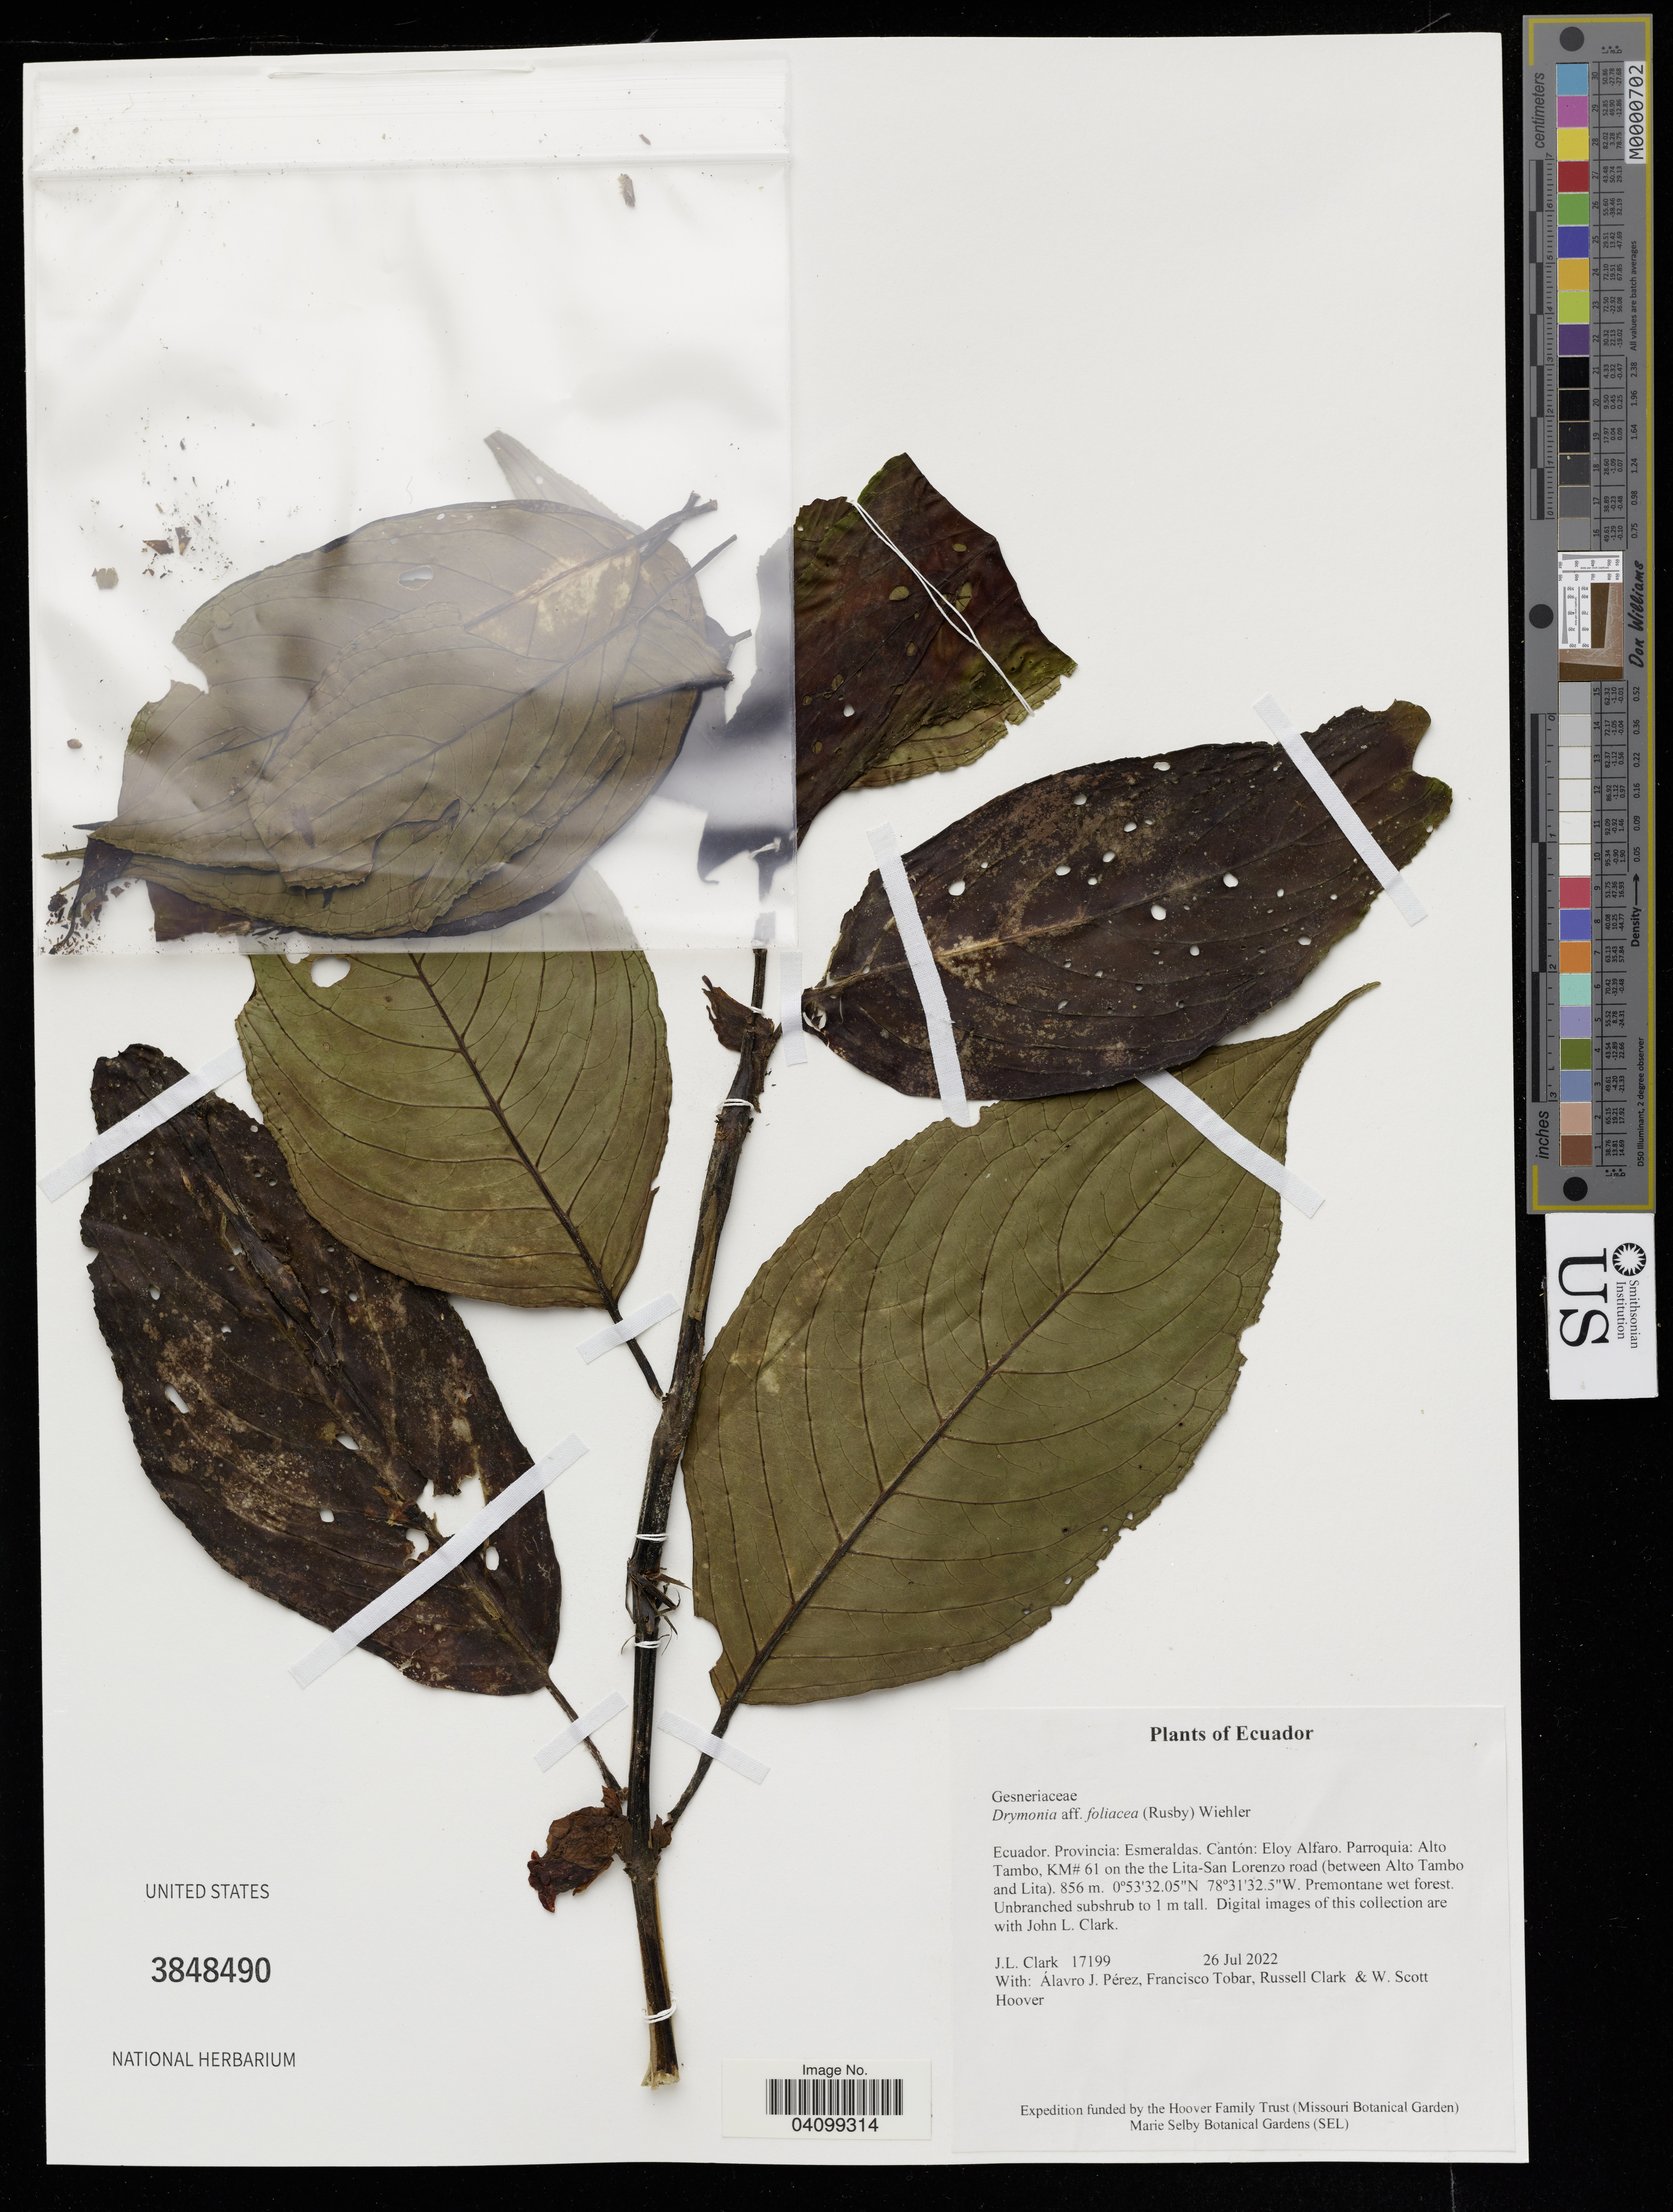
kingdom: Plantae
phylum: Tracheophyta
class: Magnoliopsida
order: Lamiales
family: Gesneriaceae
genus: Drymonia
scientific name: Drymonia foliacea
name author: (Rusby) Wiehler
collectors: J. Clark, A. J. Pérez C. & F. Tobar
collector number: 17199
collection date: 2022-07-26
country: Ecuador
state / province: Esmeraldas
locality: Cantón: Eloy Alfaro. Parroquia: Alto Tambo, KM# 61 on the the Lita-San Lorenzo road (between Alto Tambo and Lita).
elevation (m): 856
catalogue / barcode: US 3848490